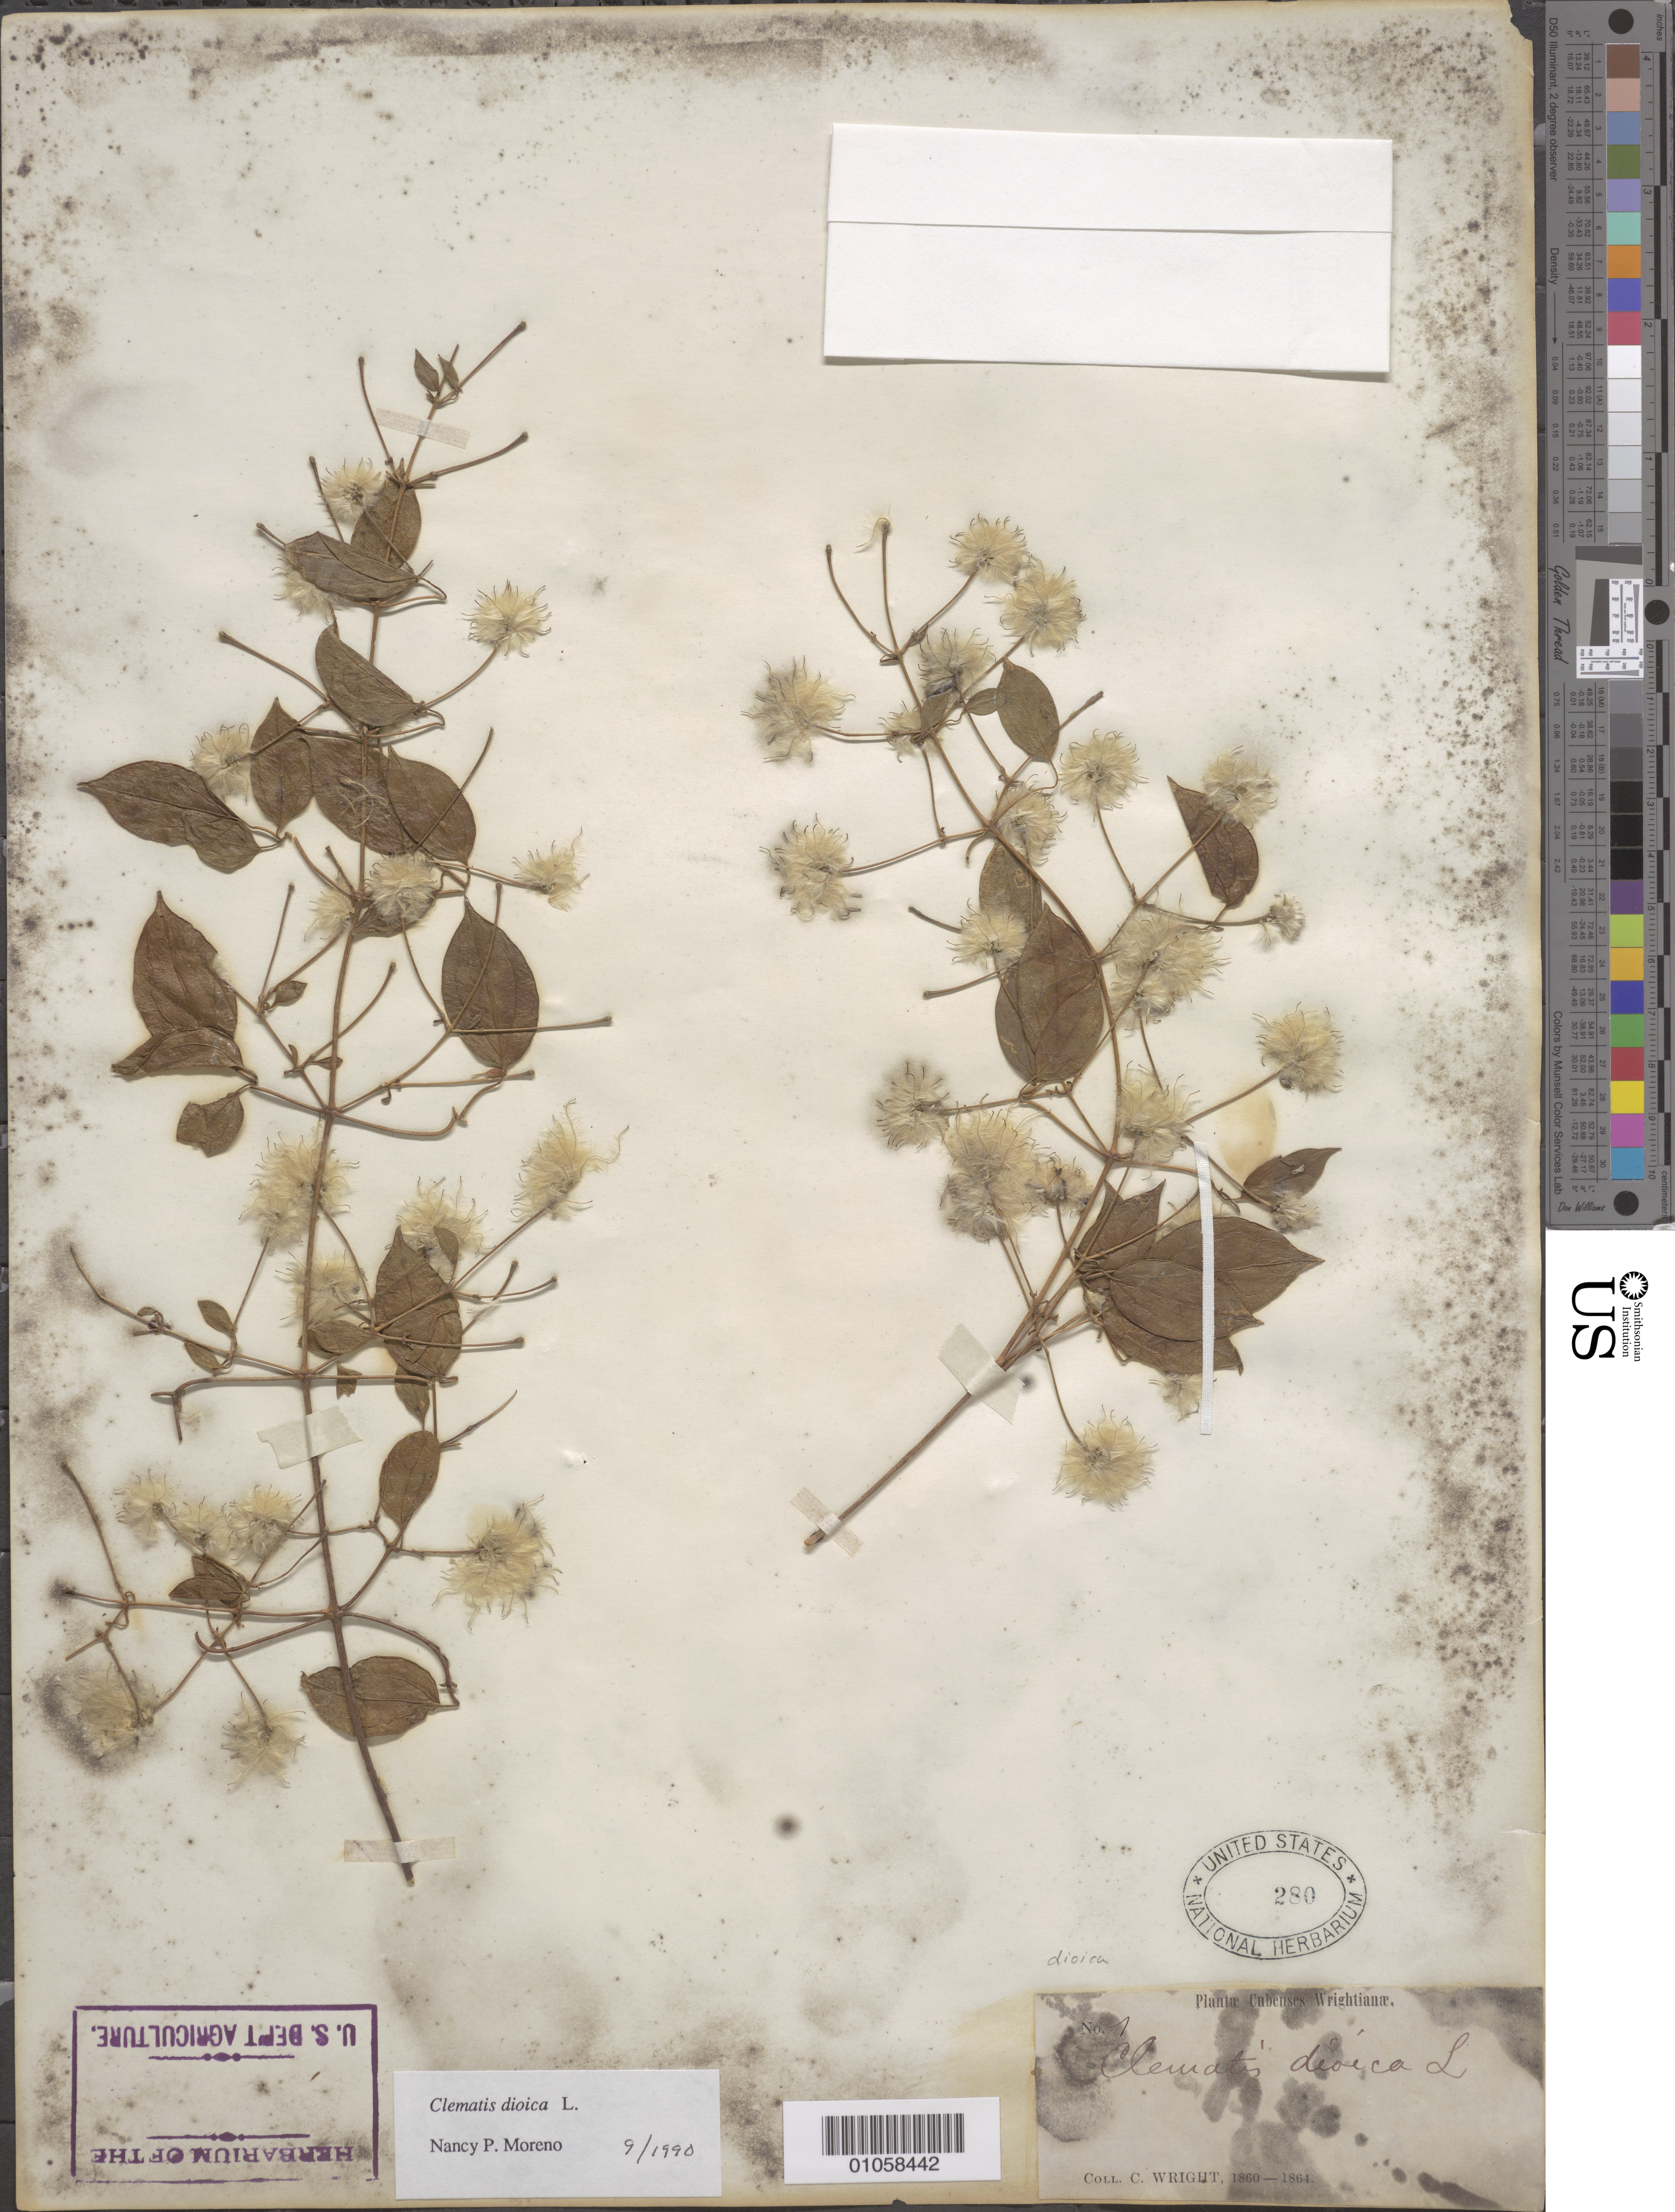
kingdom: Plantae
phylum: Tracheophyta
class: Magnoliopsida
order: Ranunculales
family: Ranunculaceae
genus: Clematis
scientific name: Clematis dioica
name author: L.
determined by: Moreno, N. P.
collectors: C. Wright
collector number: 1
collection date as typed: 1860 to 1864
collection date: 1860/1864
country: Cuba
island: Cuba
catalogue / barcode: US 280